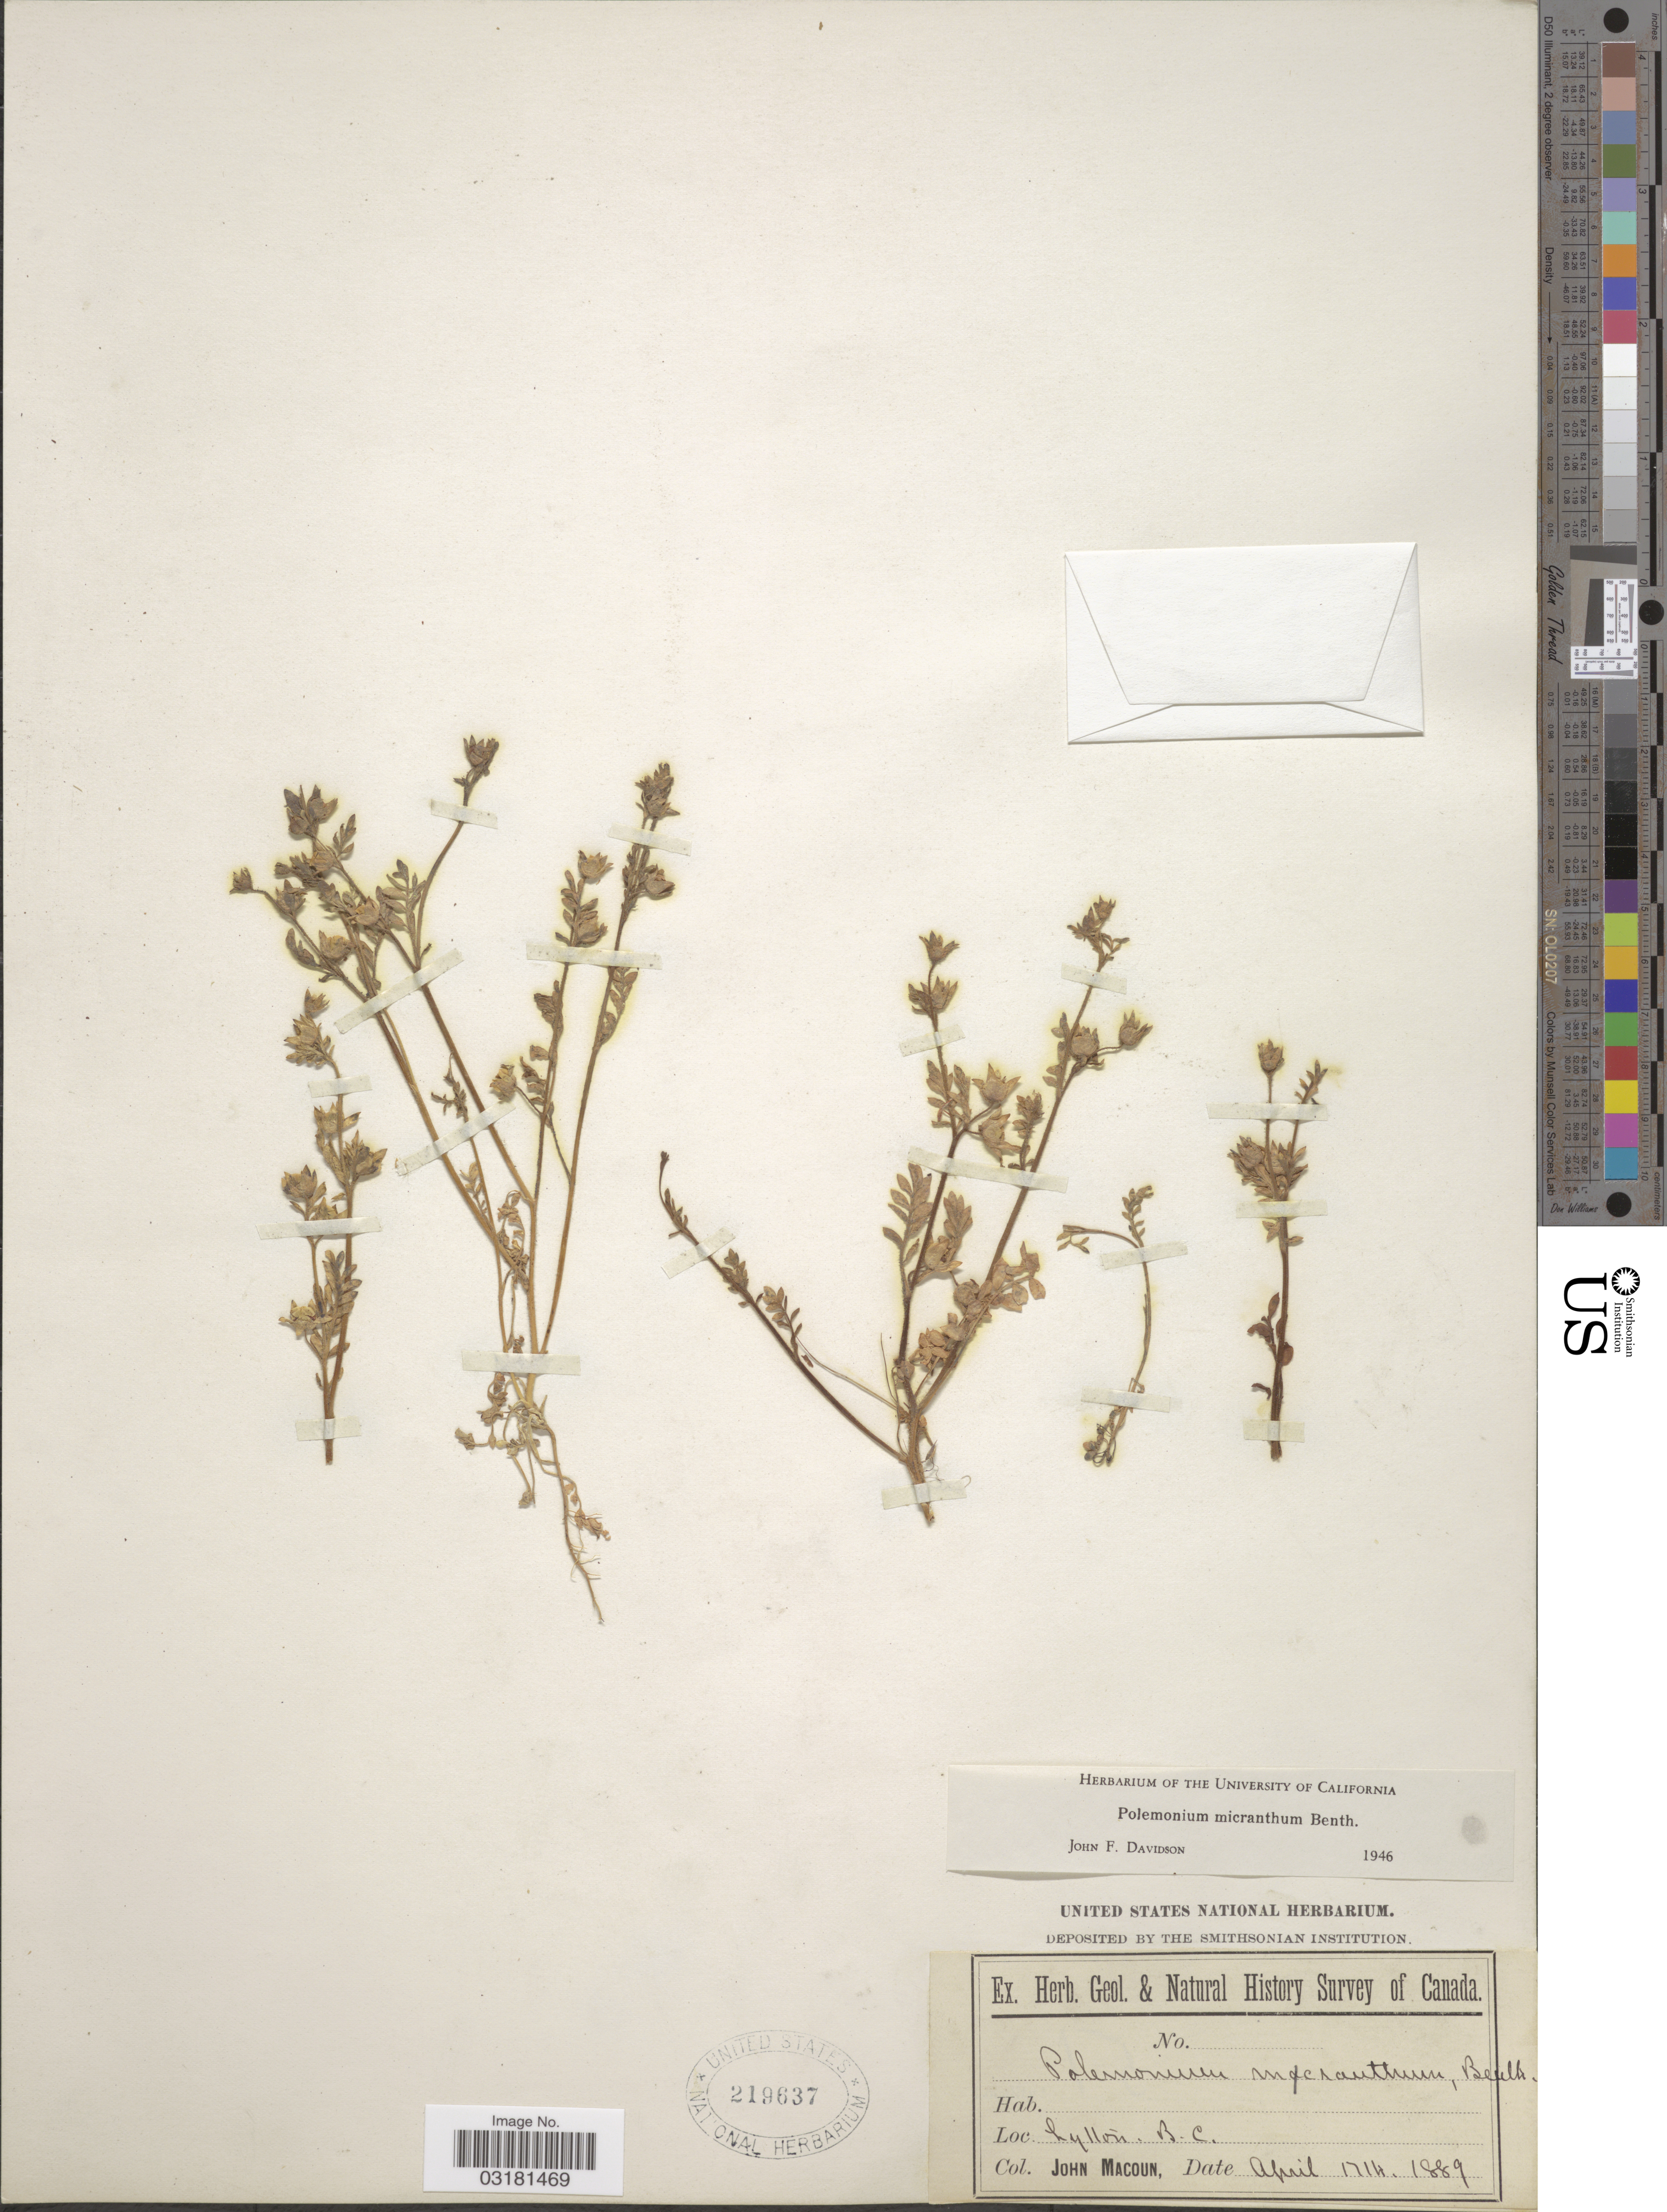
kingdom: Plantae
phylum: Tracheophyta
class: Magnoliopsida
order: Ericales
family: Polemoniaceae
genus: Polemonium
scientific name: Polemonium micranthum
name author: Benth.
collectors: J. Macoun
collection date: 1889-04-17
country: Canada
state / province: British Columbia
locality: Lytton. B. C.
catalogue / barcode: US 219637